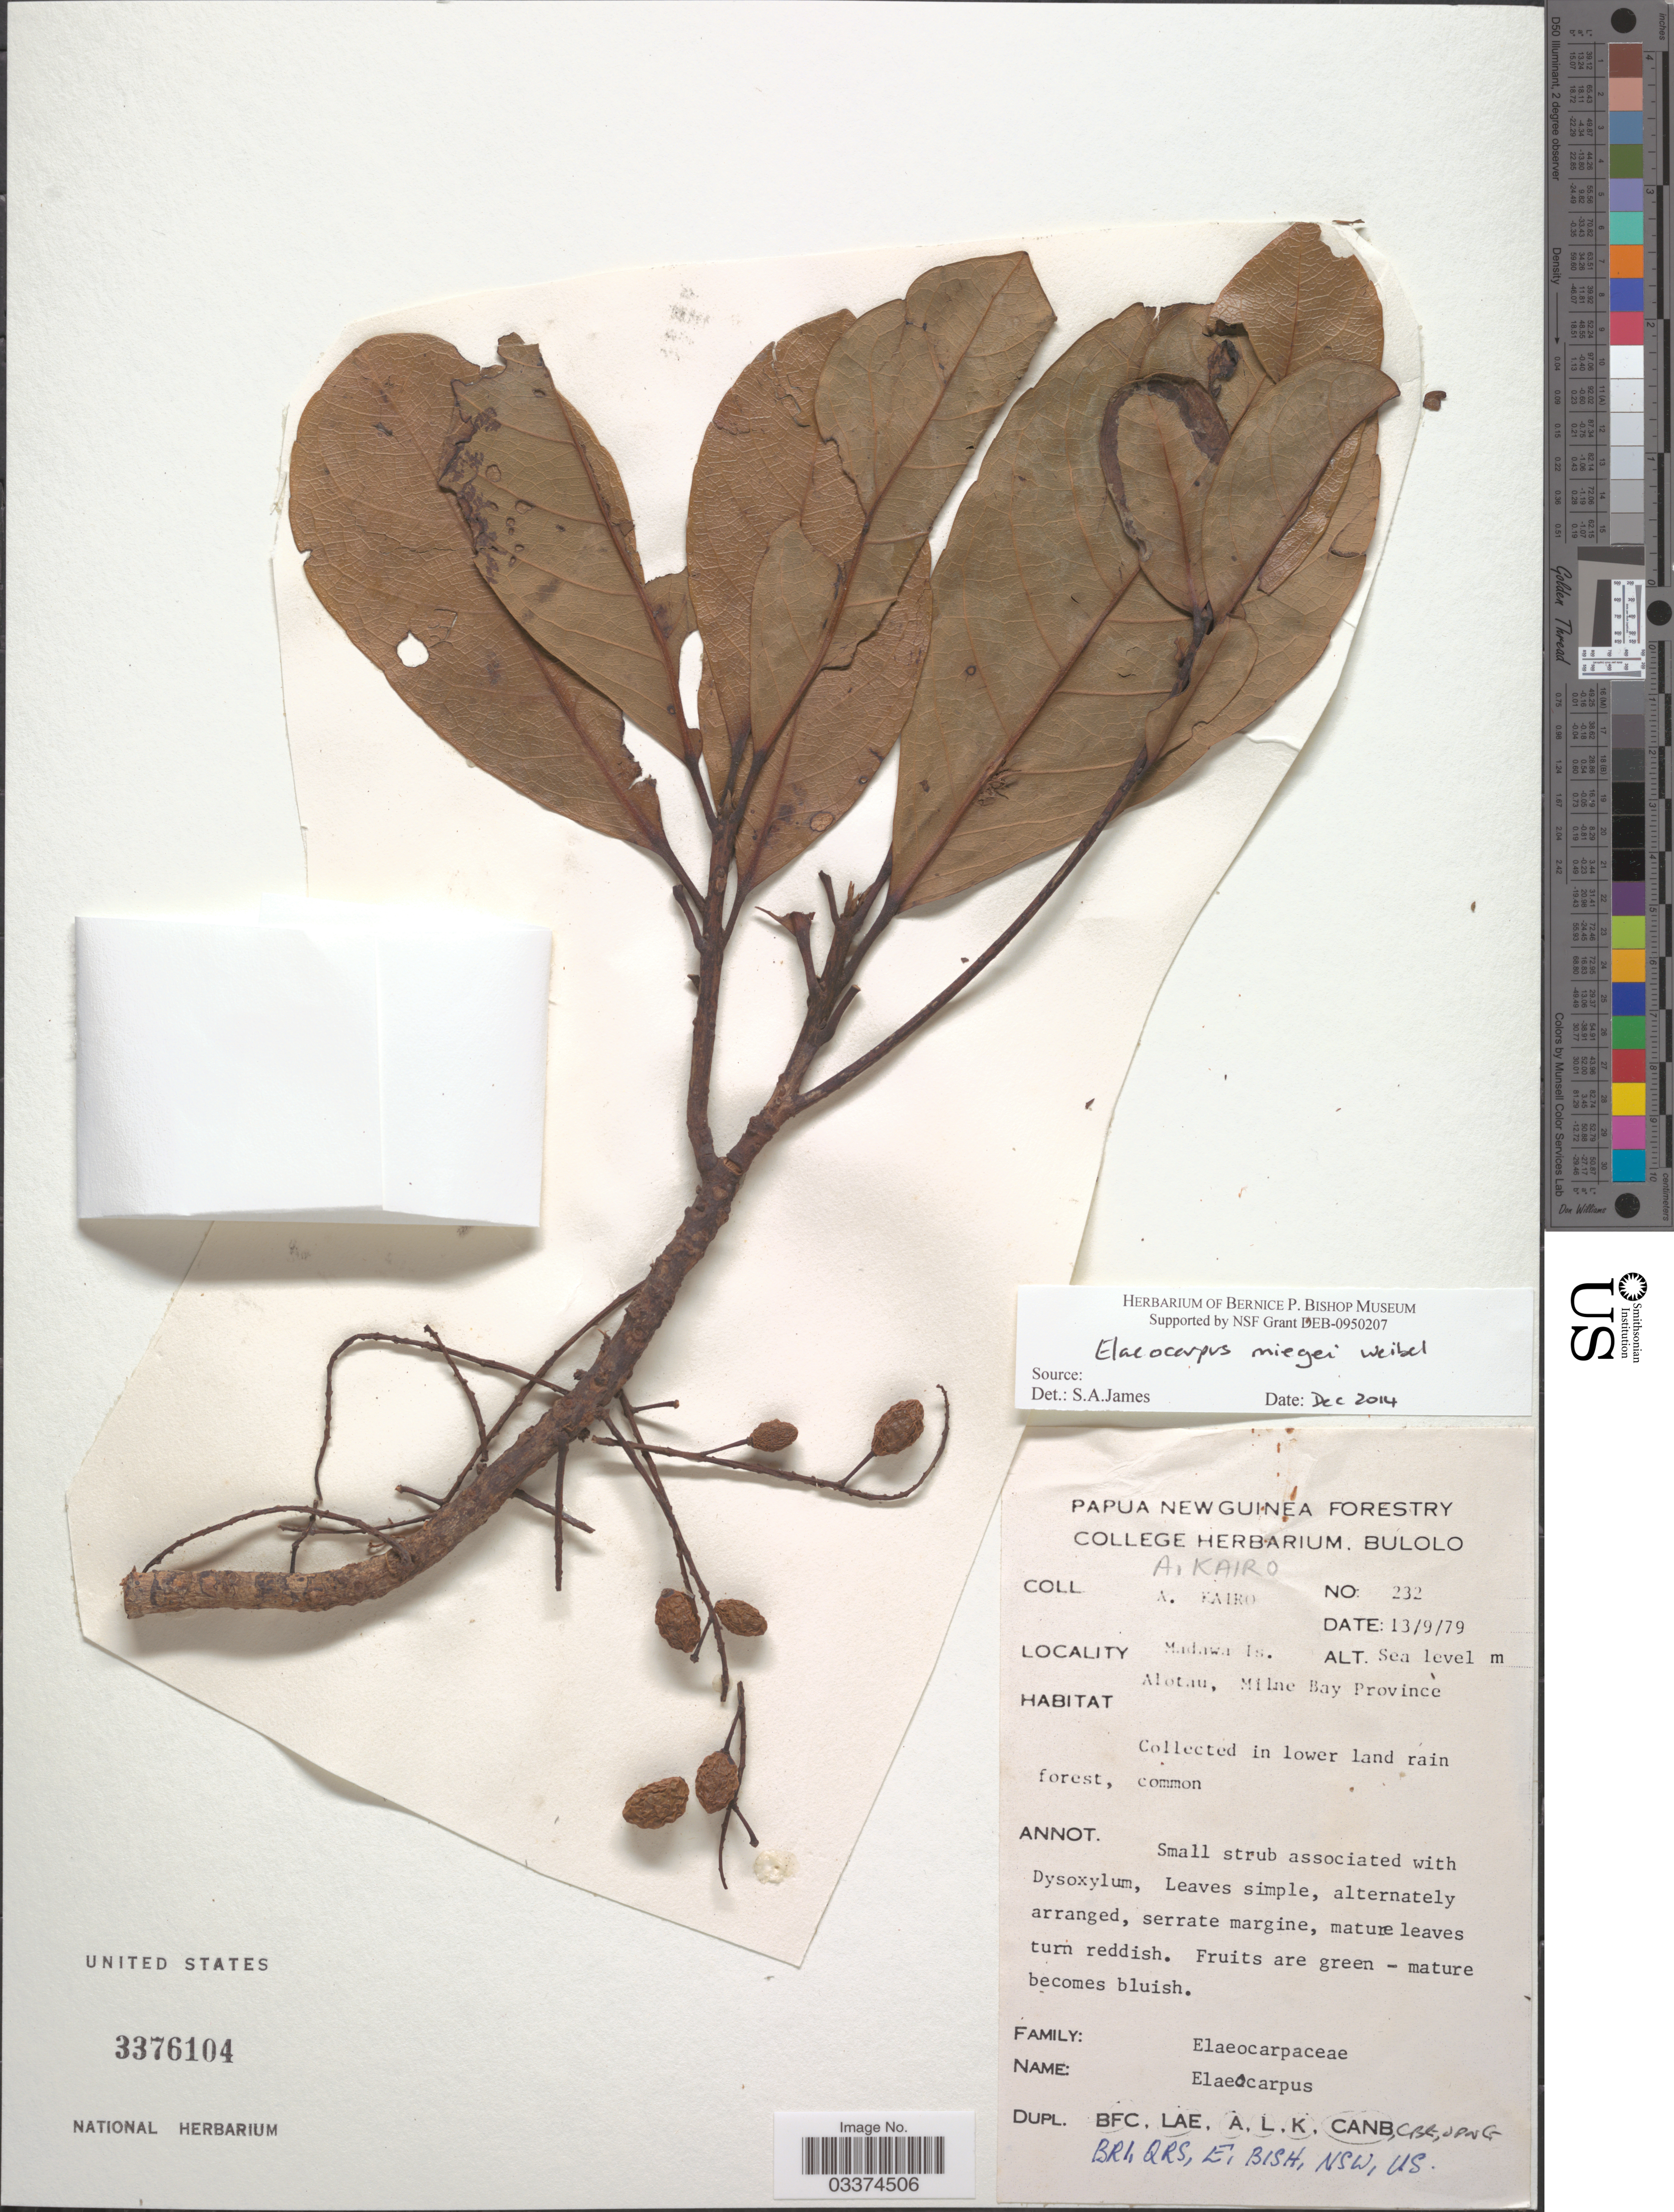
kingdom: Plantae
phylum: Tracheophyta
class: Magnoliopsida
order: Oxalidales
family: Elaeocarpaceae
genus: Elaeocarpus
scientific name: Elaeocarpus miegei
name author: Weibel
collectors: A. Kairo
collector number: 232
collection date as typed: Transcribed d/m/y: 13/9/79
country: Papua New Guinea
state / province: Milne Bay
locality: Madawa Is., Alotau, Milne Bay Province.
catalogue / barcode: US 3376104